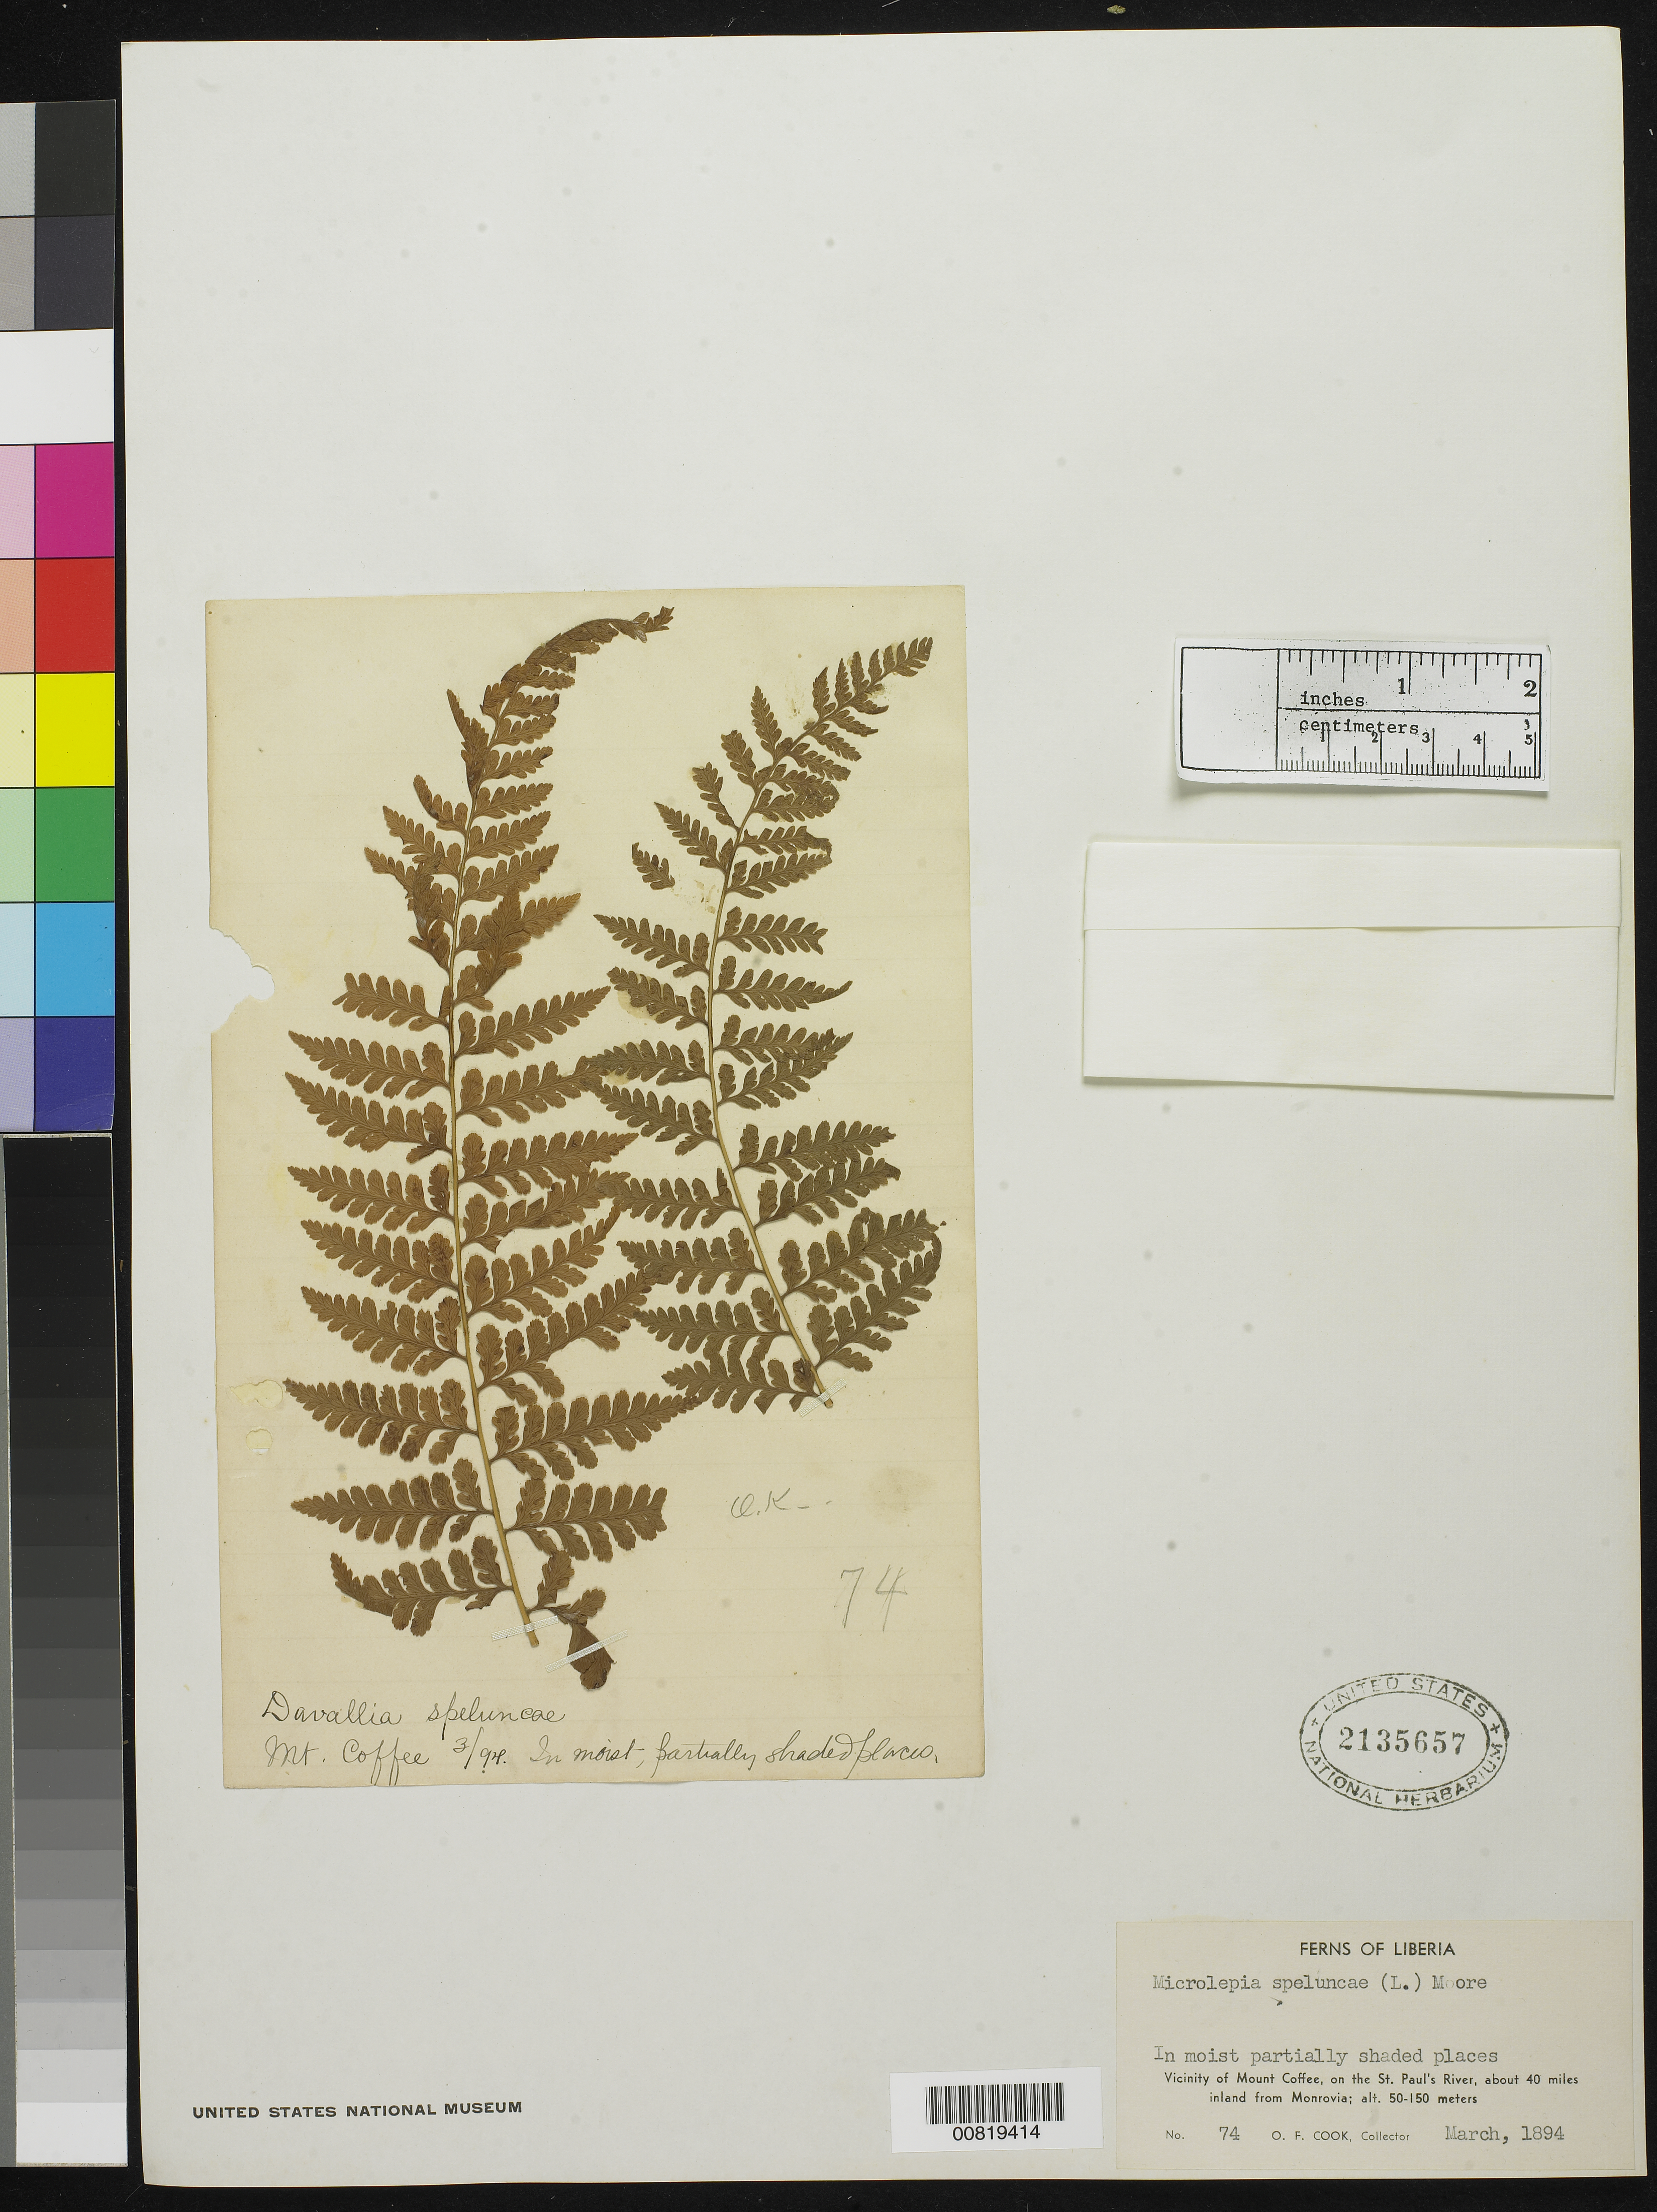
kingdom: Plantae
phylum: Tracheophyta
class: Polypodiopsida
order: Polypodiales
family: Dennstaedtiaceae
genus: Microlepia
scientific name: Microlepia speluncae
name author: (L.) T. Moore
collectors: O. F. Cook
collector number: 74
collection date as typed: Mar 1894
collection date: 1894-03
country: Liberia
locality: Vicinity of Mount Coffee, on the St. Paul's River, about 40 miles inland from Monrovia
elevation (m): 50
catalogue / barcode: US 2135657